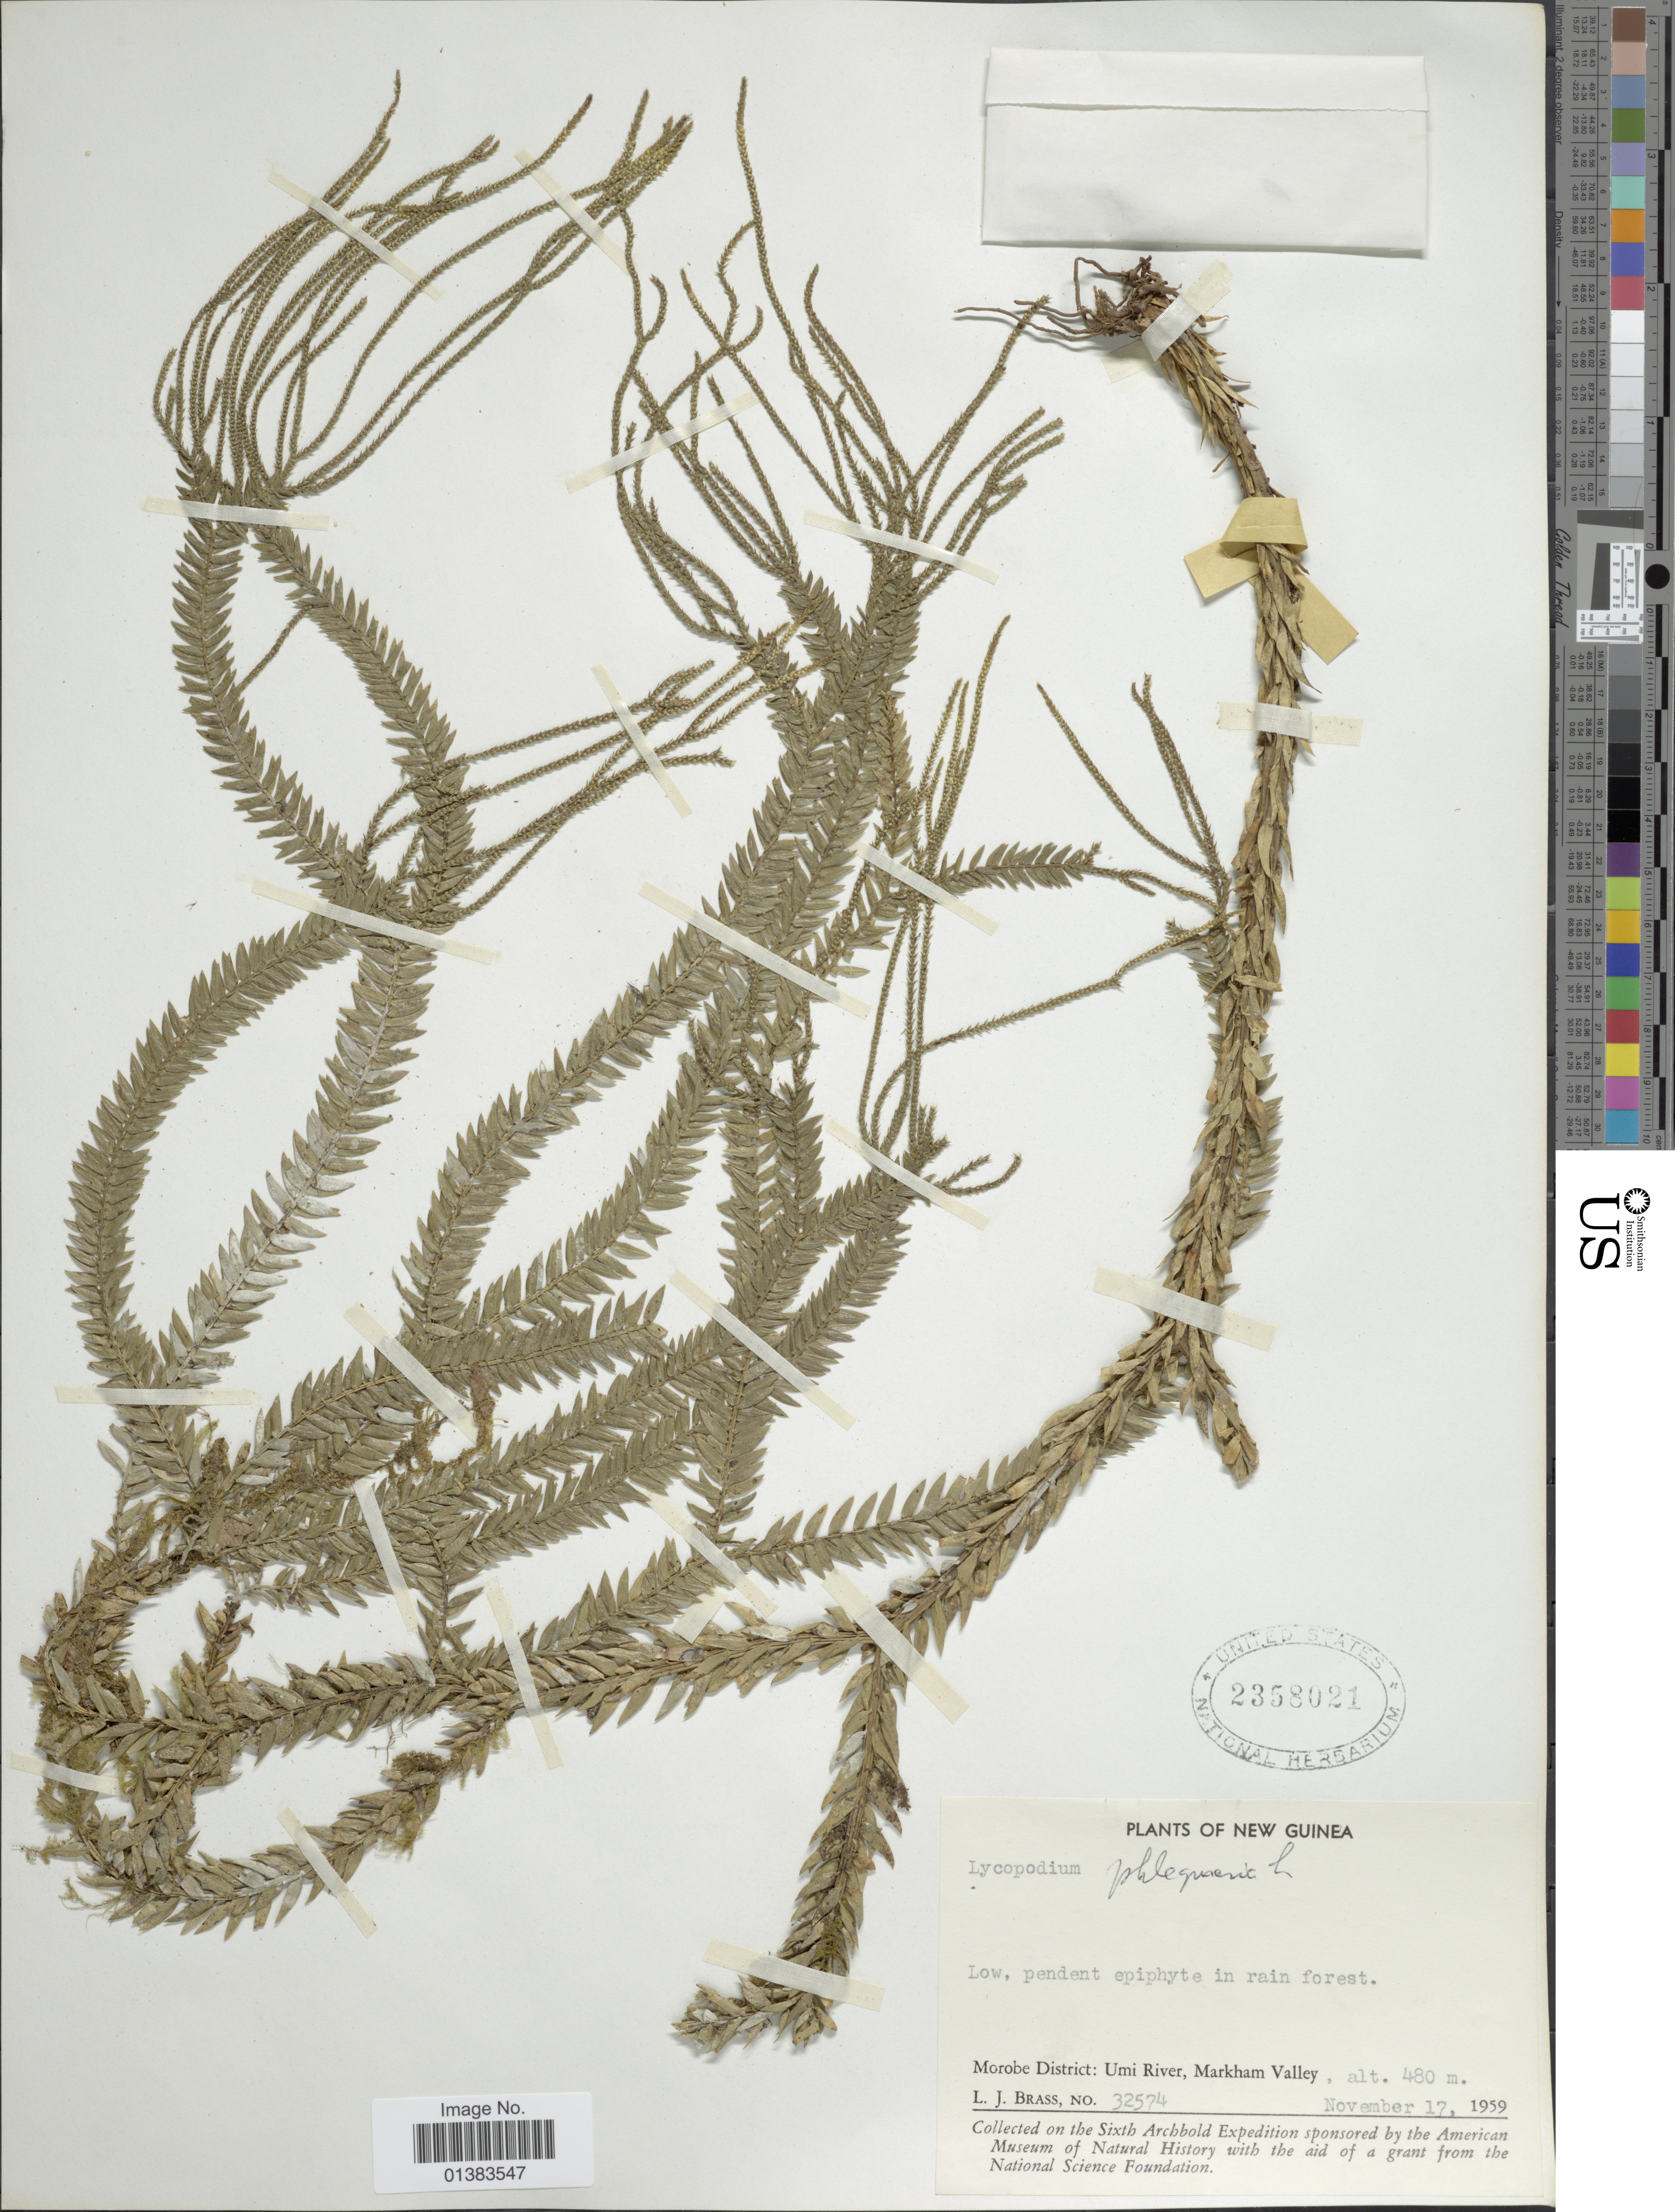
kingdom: Plantae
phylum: Tracheophyta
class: Lycopodiopsida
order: Lycopodiales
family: Lycopodiaceae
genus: Phlegmariurus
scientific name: Phlegmariurus phlegmaria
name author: (L.) Holub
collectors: L. J. Brass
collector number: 32574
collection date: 1959-11-17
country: Papua New Guinea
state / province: Morobe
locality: New Guinea, Umi River, Markham Valley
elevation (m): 480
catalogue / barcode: US 2358021